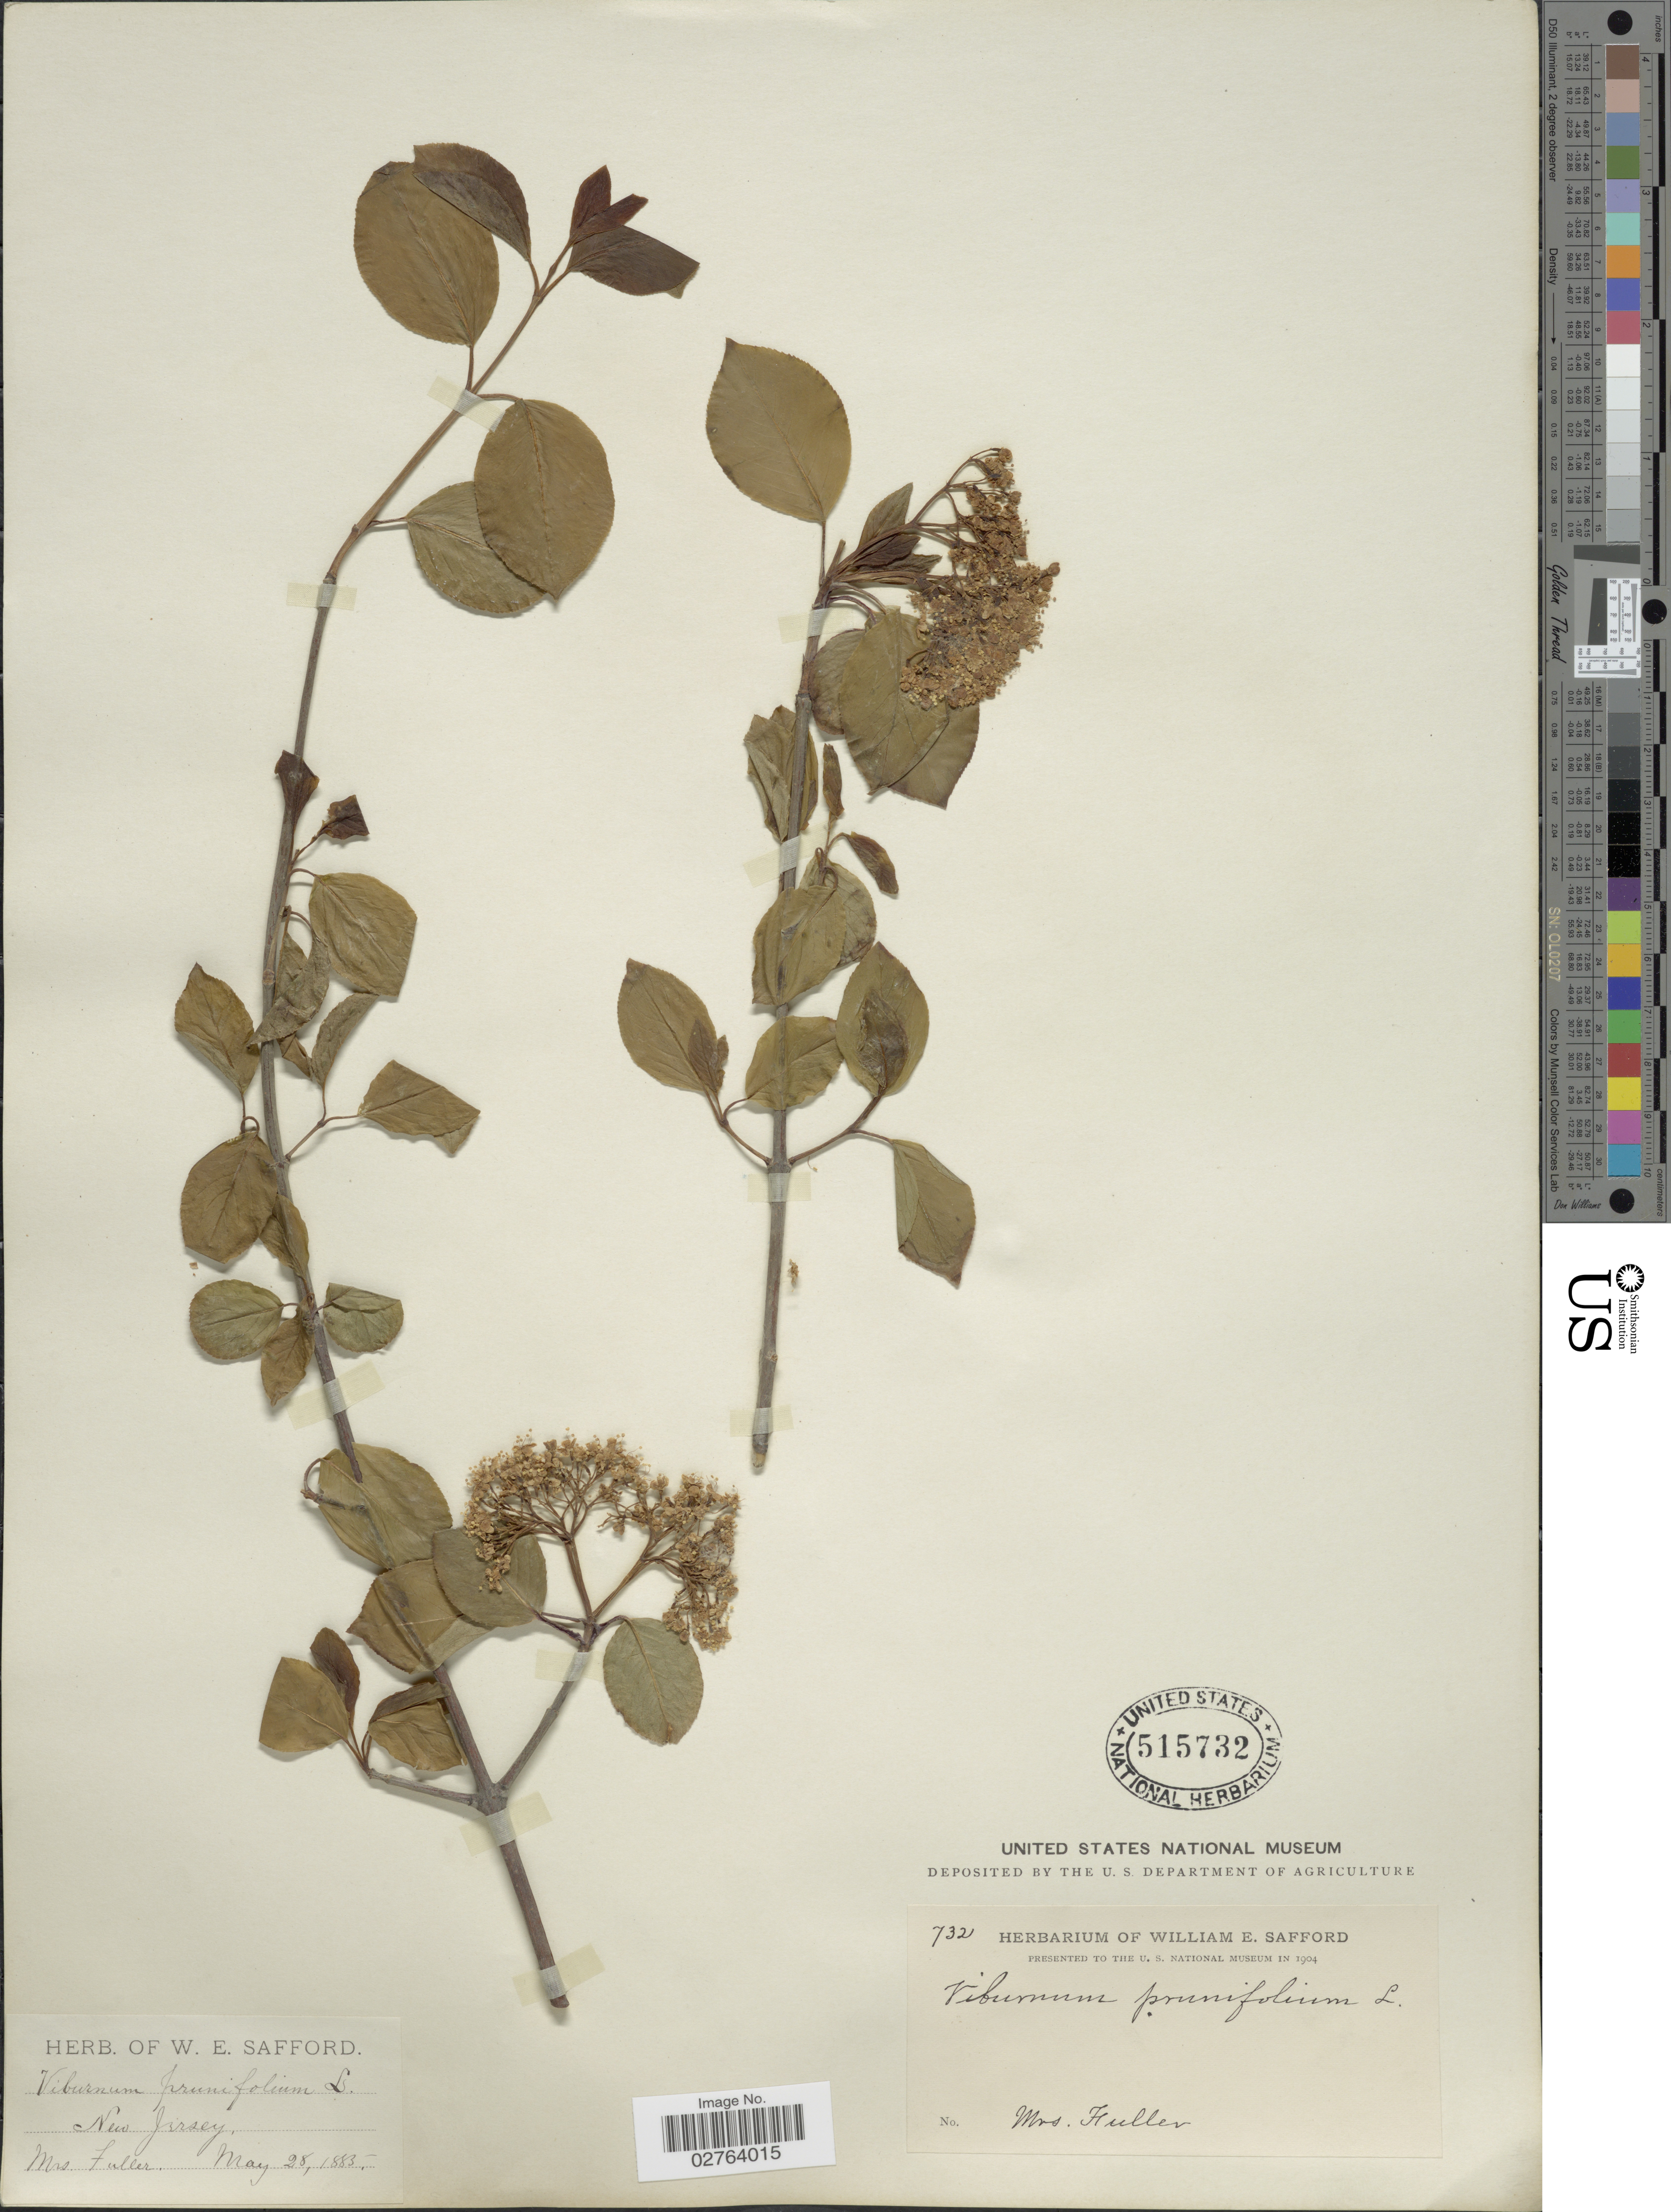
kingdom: Plantae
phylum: Tracheophyta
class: Magnoliopsida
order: Dipsacales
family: Viburnaceae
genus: Viburnum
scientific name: Viburnum prunifolium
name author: L.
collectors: -- Fuller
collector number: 732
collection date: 1883-05-28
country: United States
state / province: New Jersey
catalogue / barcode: US 515732